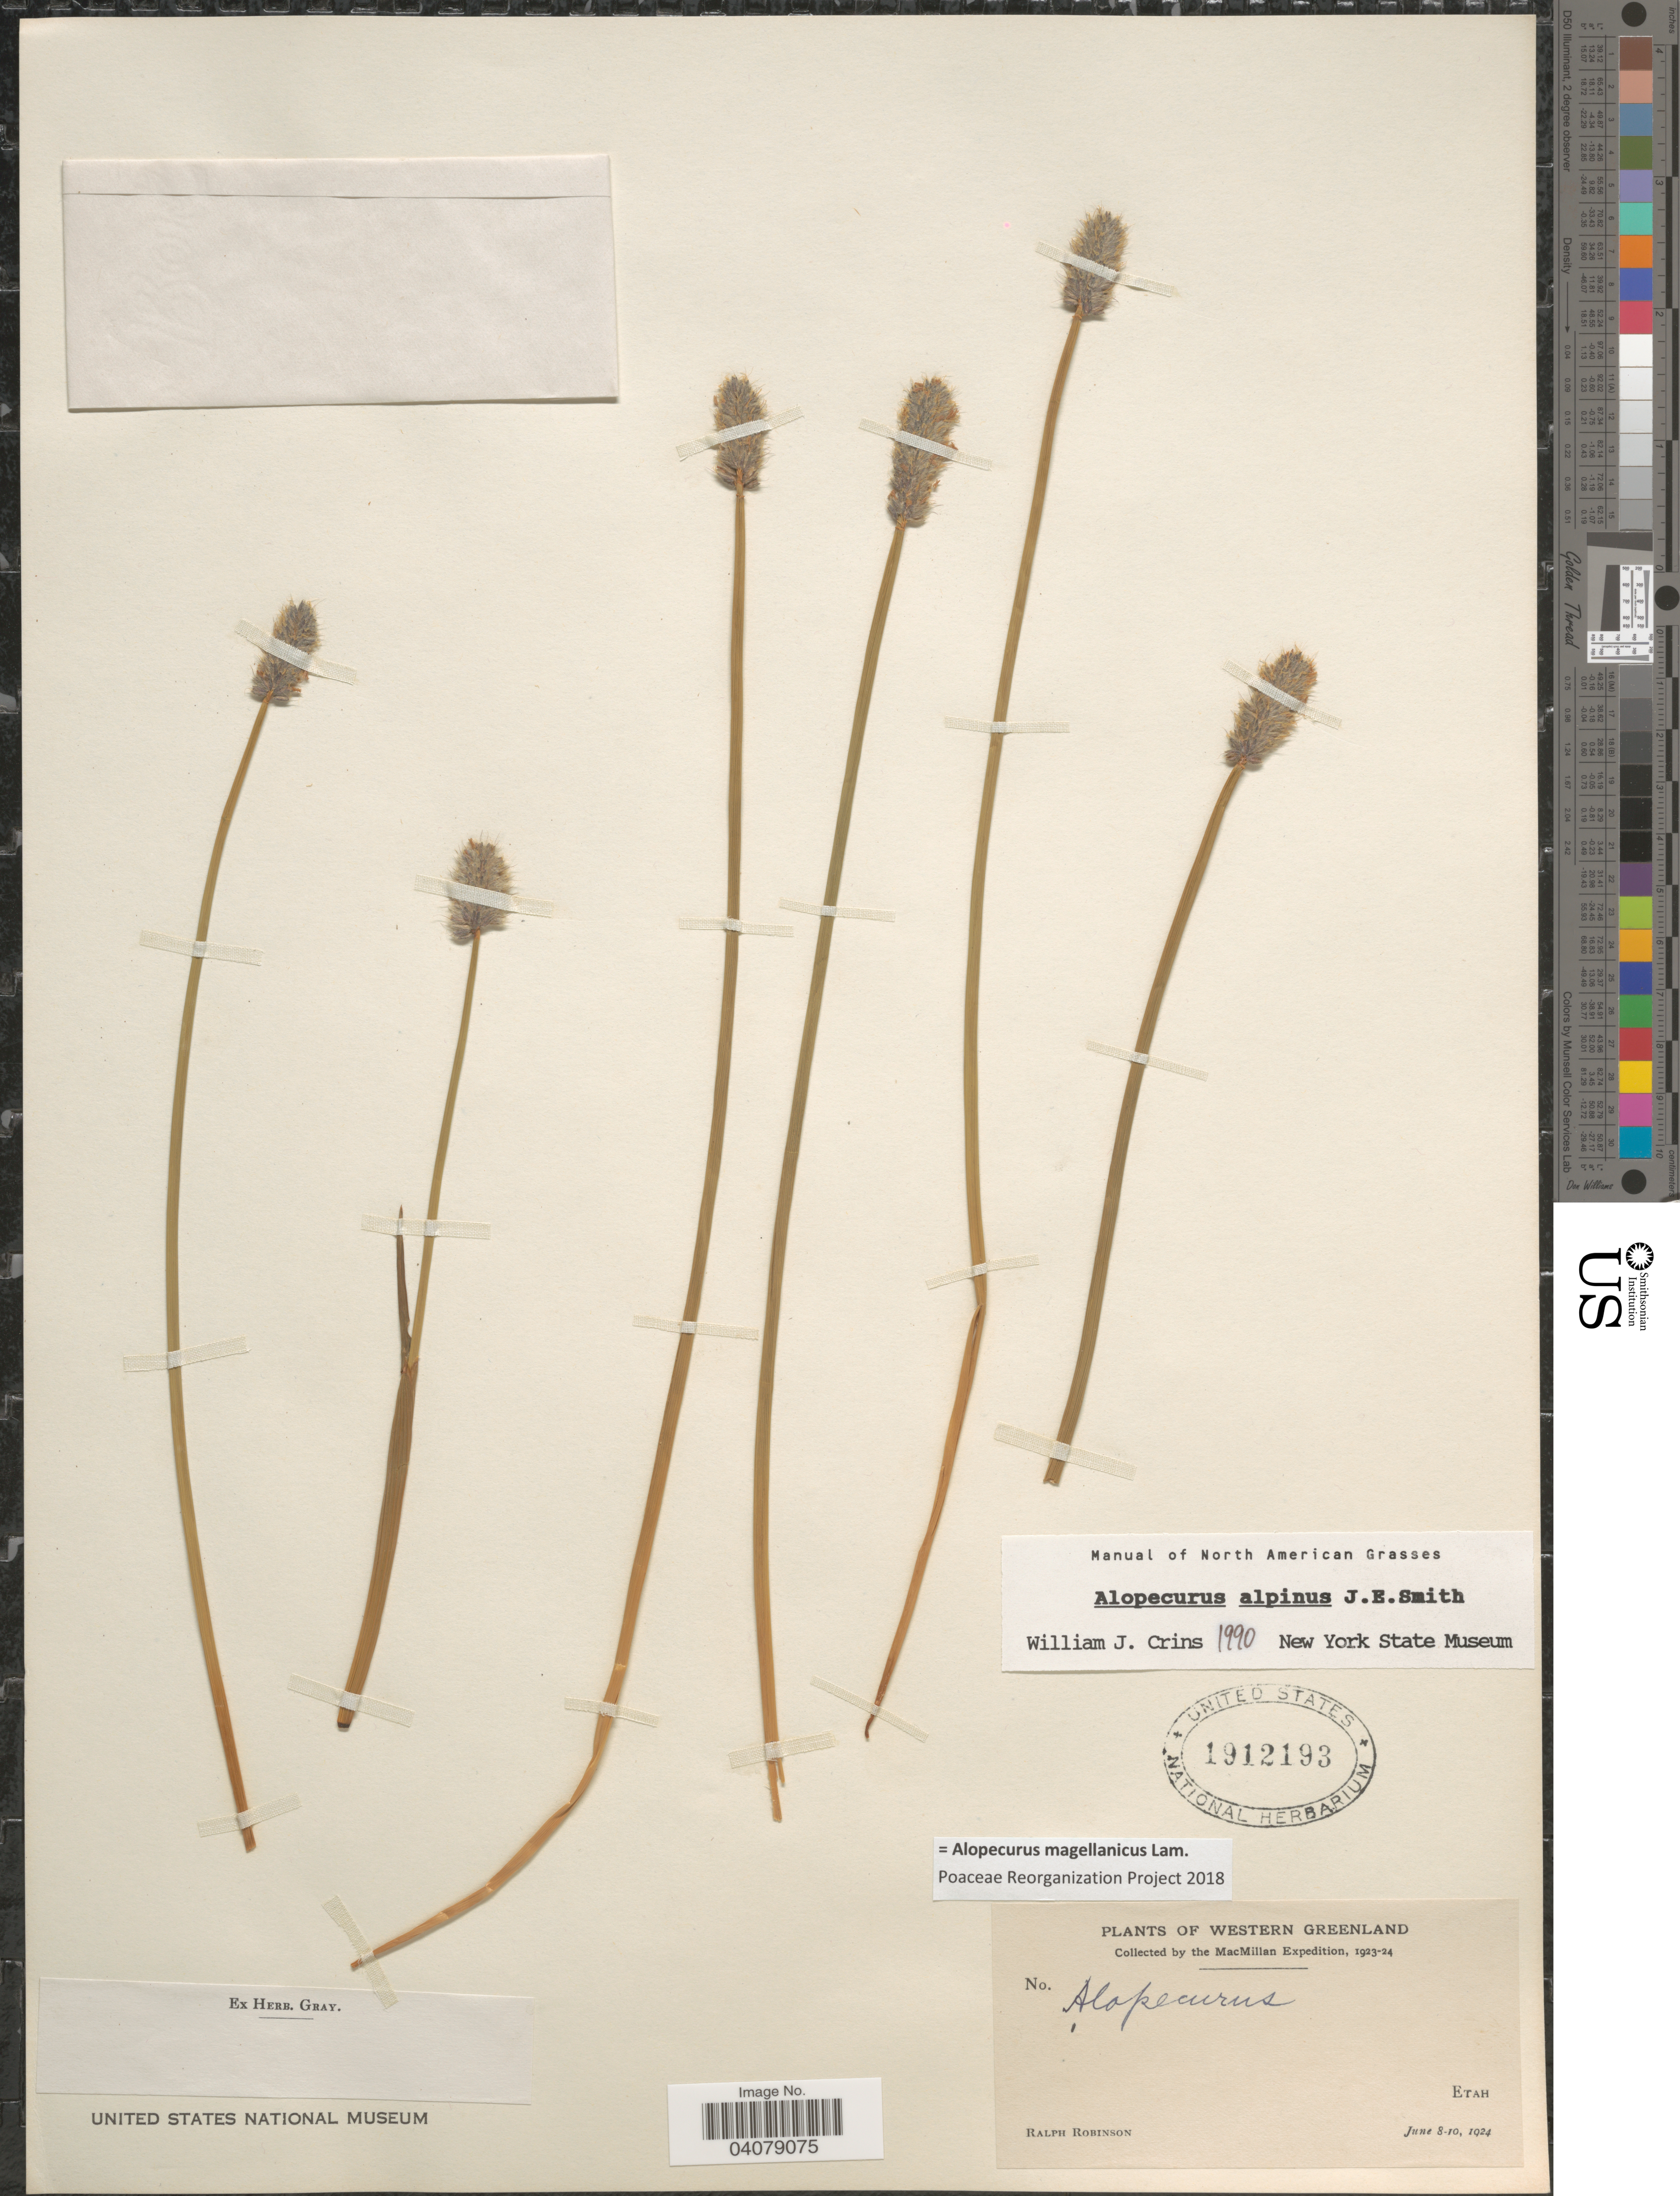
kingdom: Plantae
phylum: Tracheophyta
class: Liliopsida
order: Poales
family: Poaceae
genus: Alopecurus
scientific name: Alopecurus magellanicus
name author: Lam.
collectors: R. Robinson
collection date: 1924-06-08/1924-06-10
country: Greenland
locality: Western Greenland. The MacMillan Expedition, 1923-24. Etah.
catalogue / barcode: US 1912193